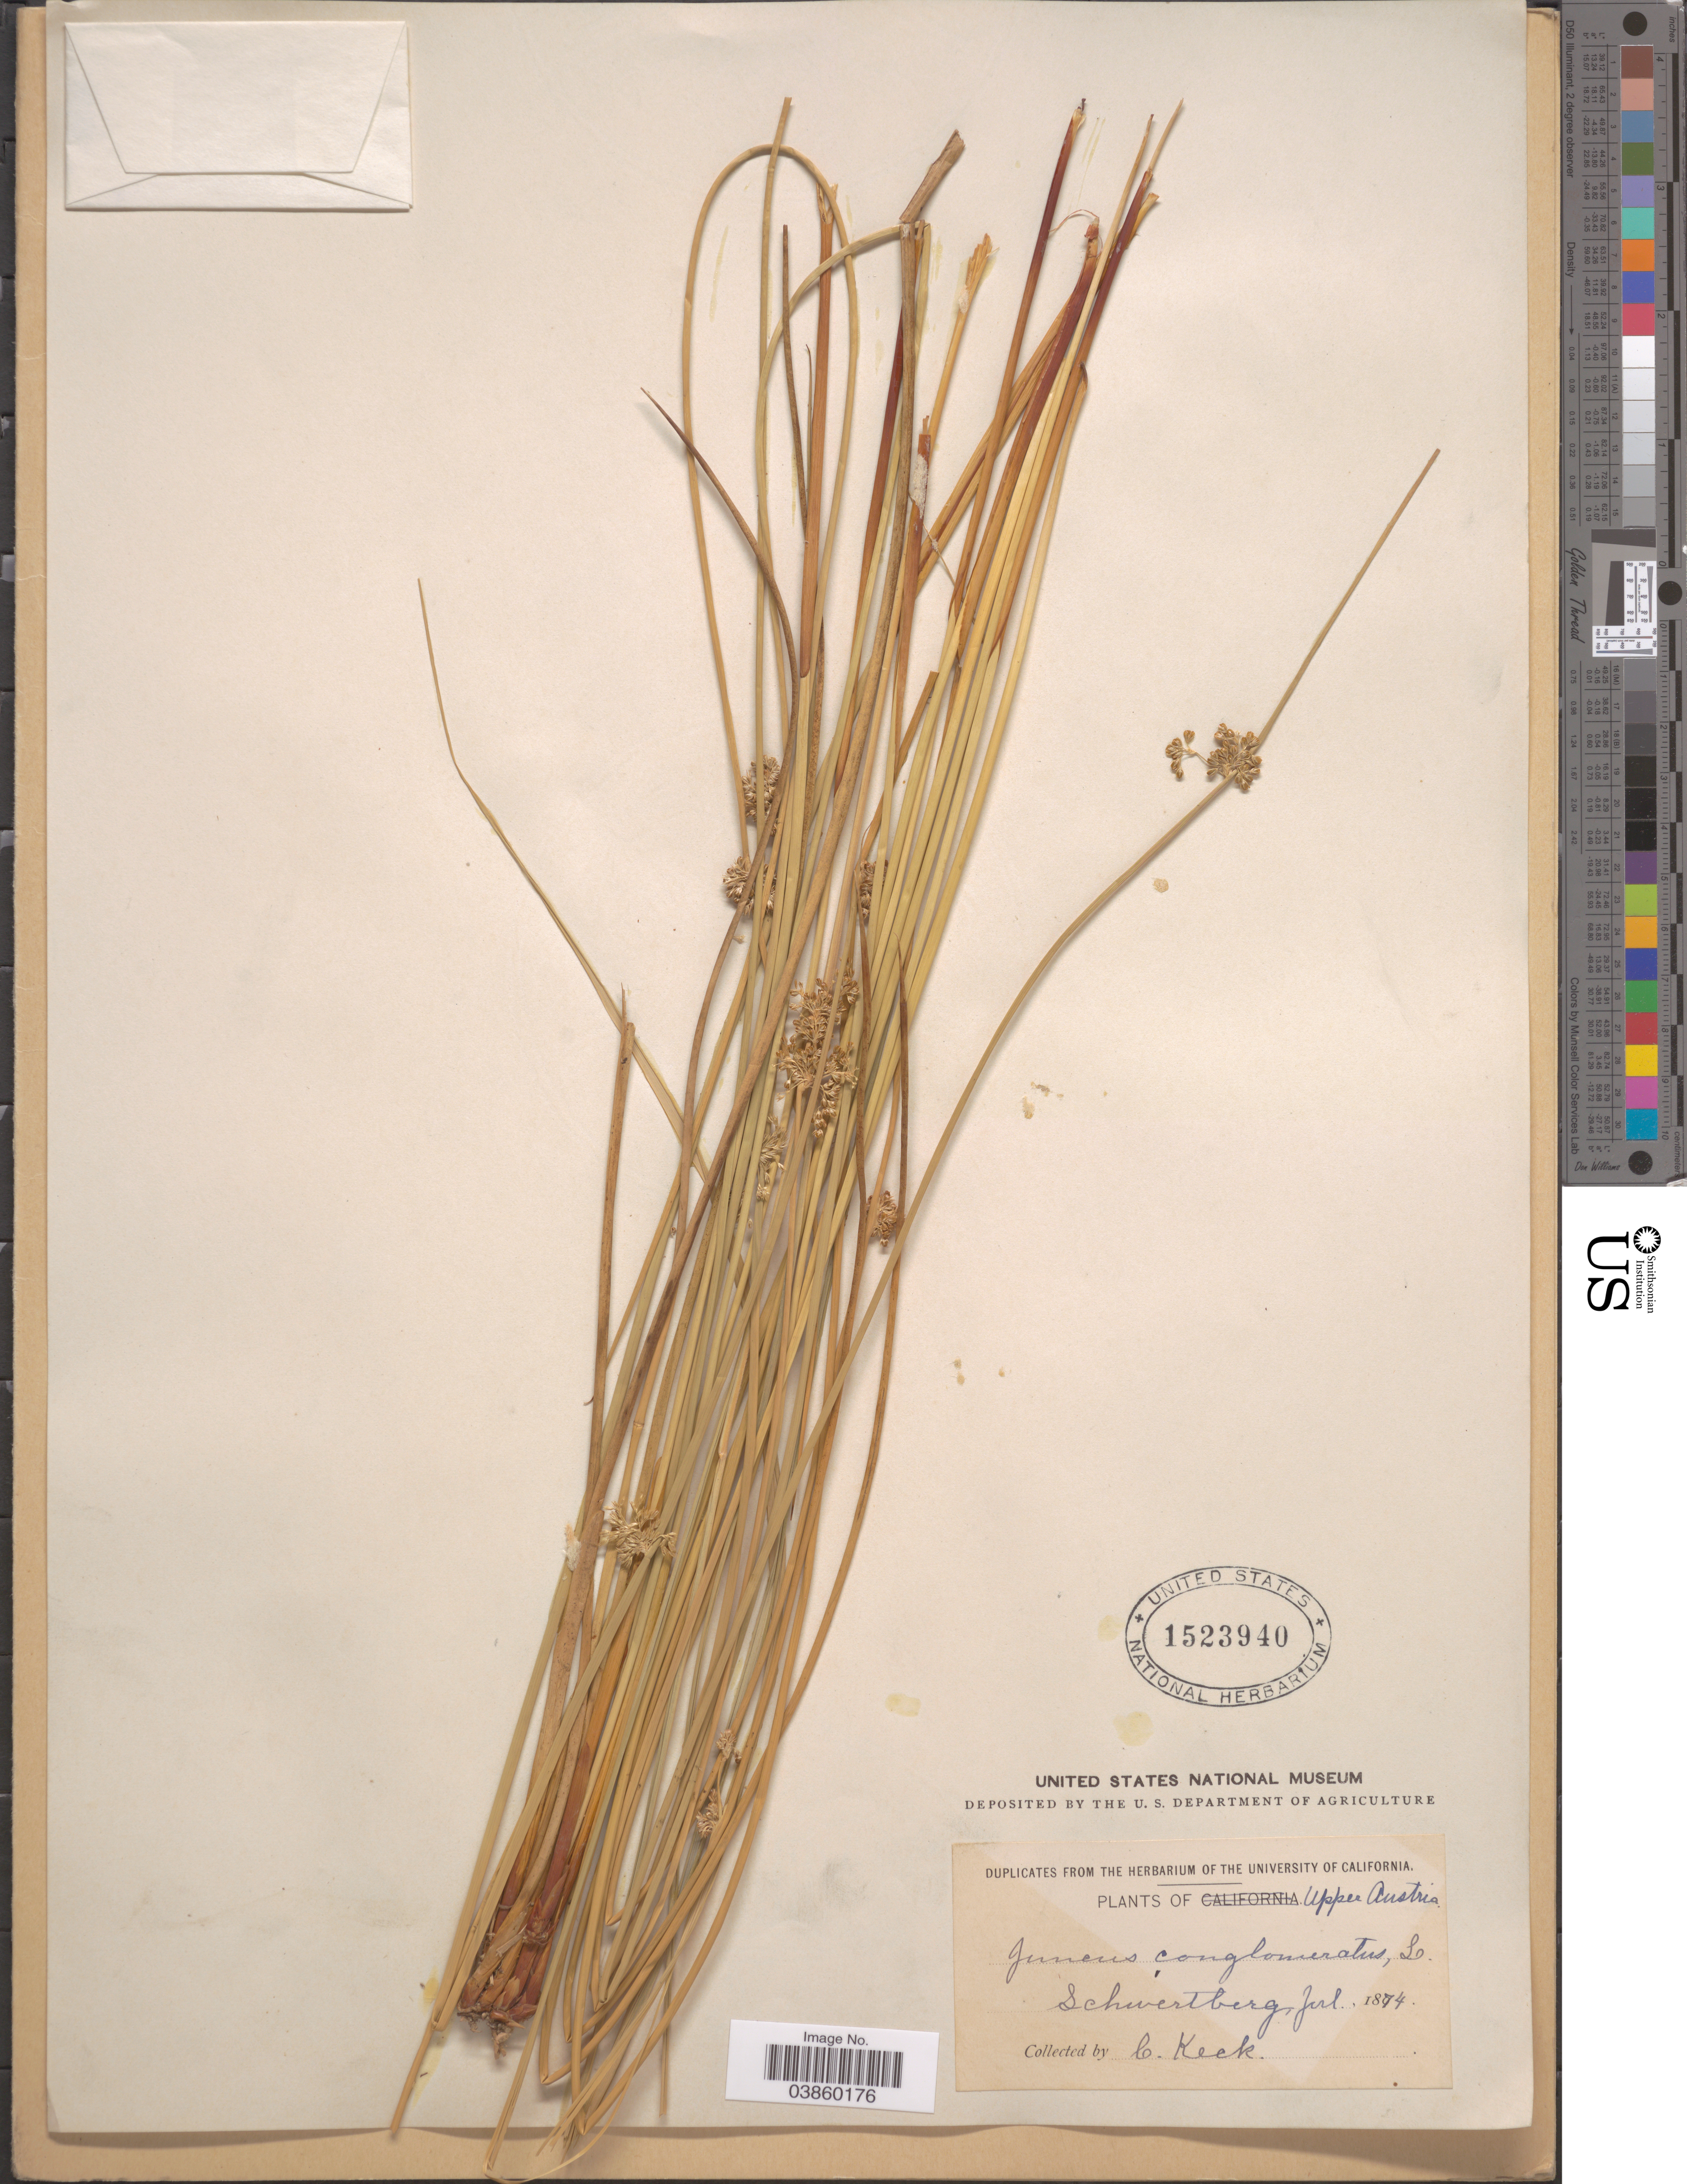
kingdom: Plantae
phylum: Tracheophyta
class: Liliopsida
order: Poales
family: Juncaceae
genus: Juncus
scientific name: Juncus conglomeratus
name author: L.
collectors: C. Keck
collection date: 1874-07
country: Austria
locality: Upper Austria. Schwertberg.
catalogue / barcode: US 1523940